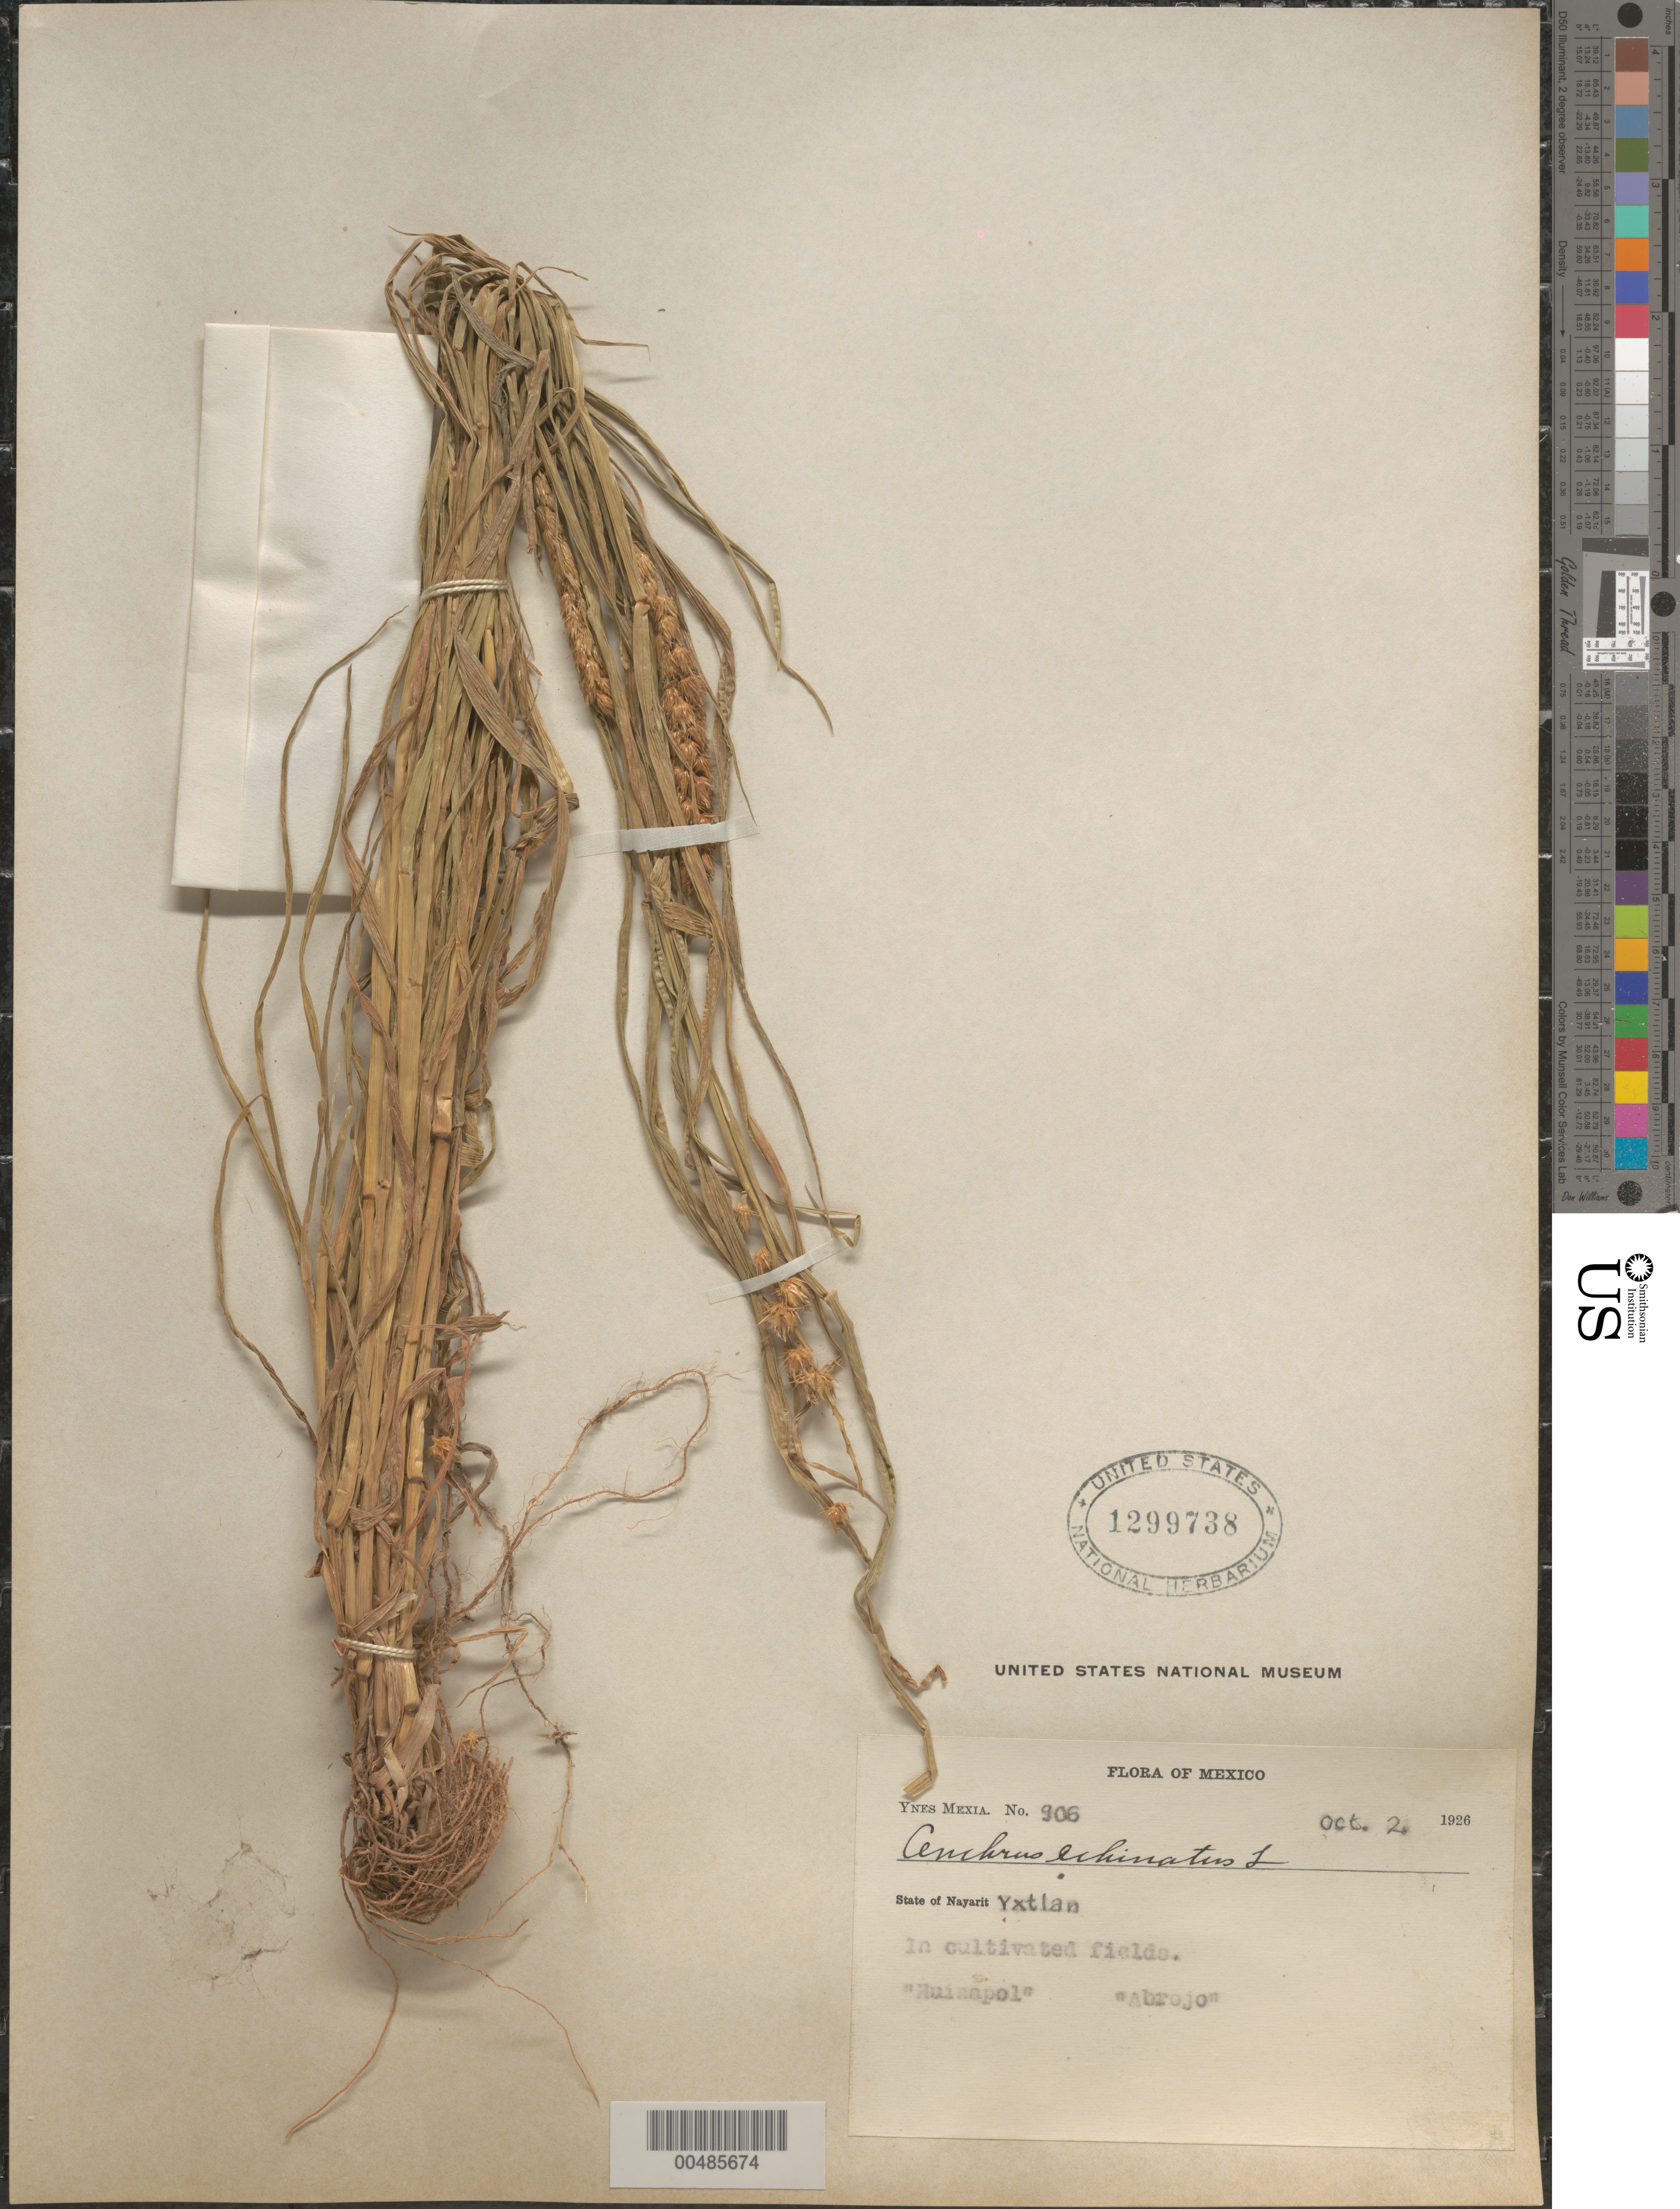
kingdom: Plantae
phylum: Tracheophyta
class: Liliopsida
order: Poales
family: Poaceae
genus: Cenchrus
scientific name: Cenchrus echinatus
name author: L.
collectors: Y. Mexia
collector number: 906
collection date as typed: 2 Oct 1926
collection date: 1926-10-02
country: Mexico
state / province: Nayarit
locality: Yxtlan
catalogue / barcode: US 1299738